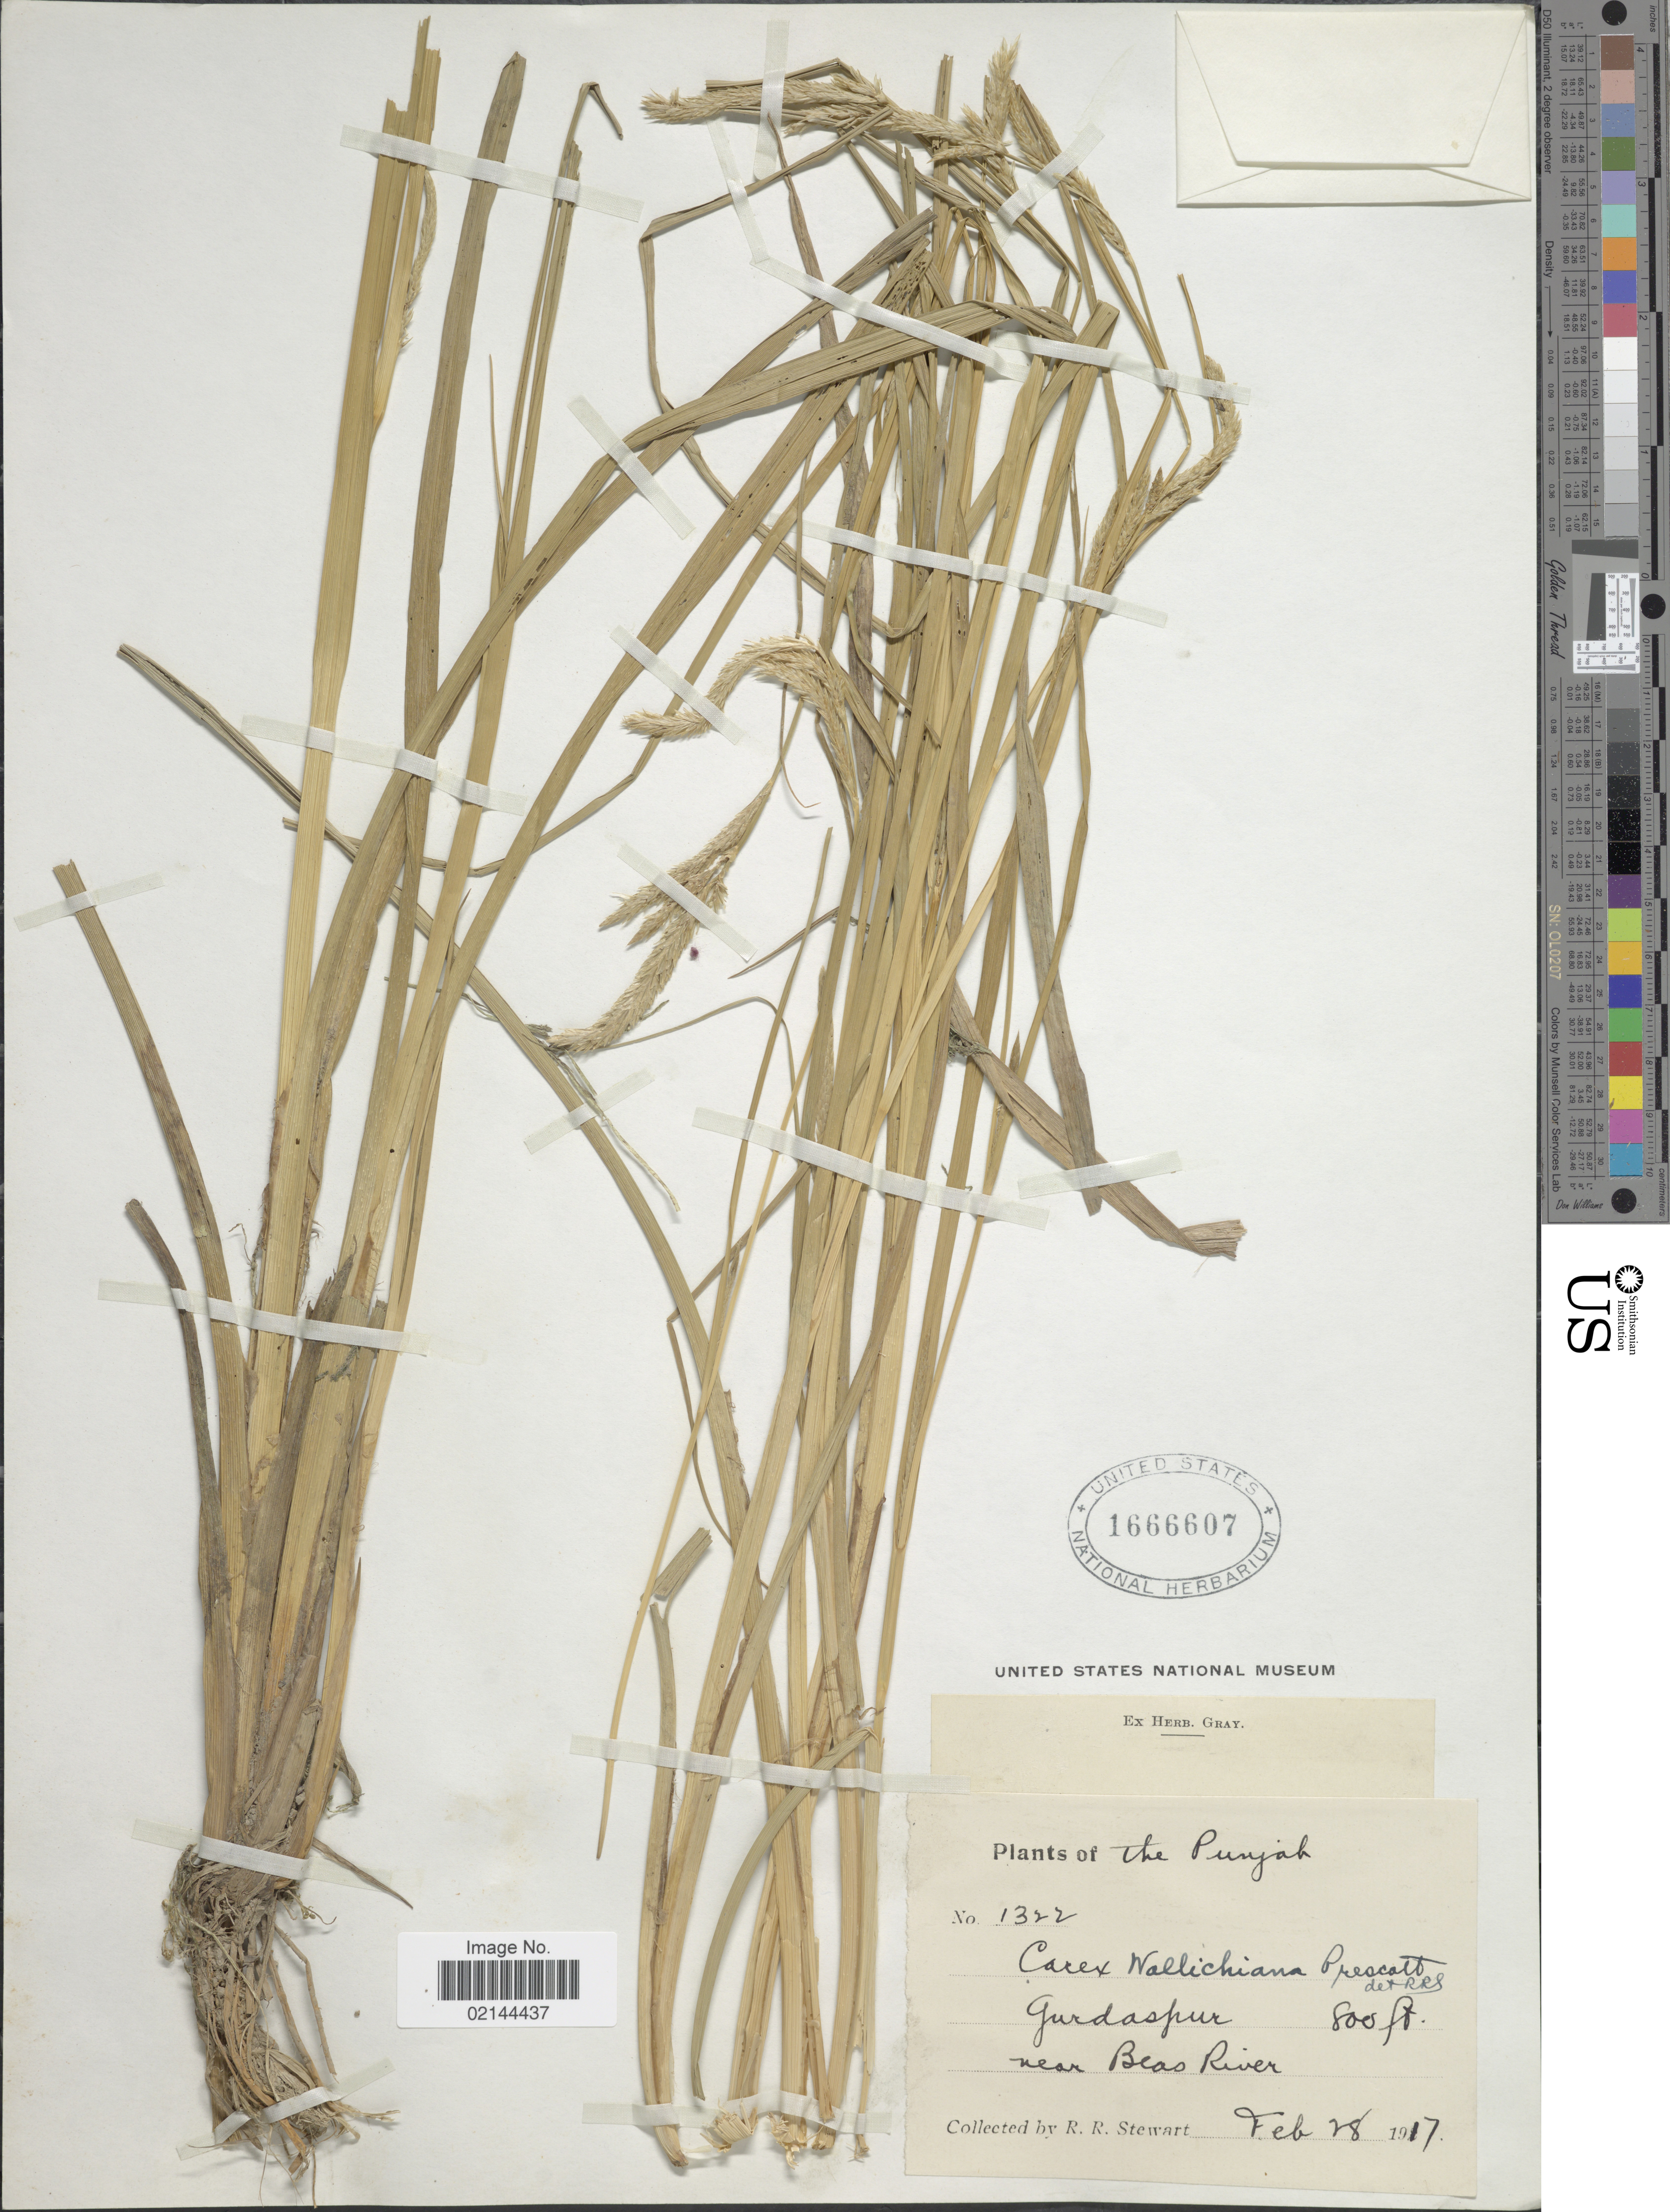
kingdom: Plantae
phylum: Tracheophyta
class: Liliopsida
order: Poales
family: Cyperaceae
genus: Carex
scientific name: Carex fedia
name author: Nees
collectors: R. R. Stewart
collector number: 1322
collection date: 1917-02-28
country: India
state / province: Punjab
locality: Gurdaspur near Beas River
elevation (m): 244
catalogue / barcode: US 1666607